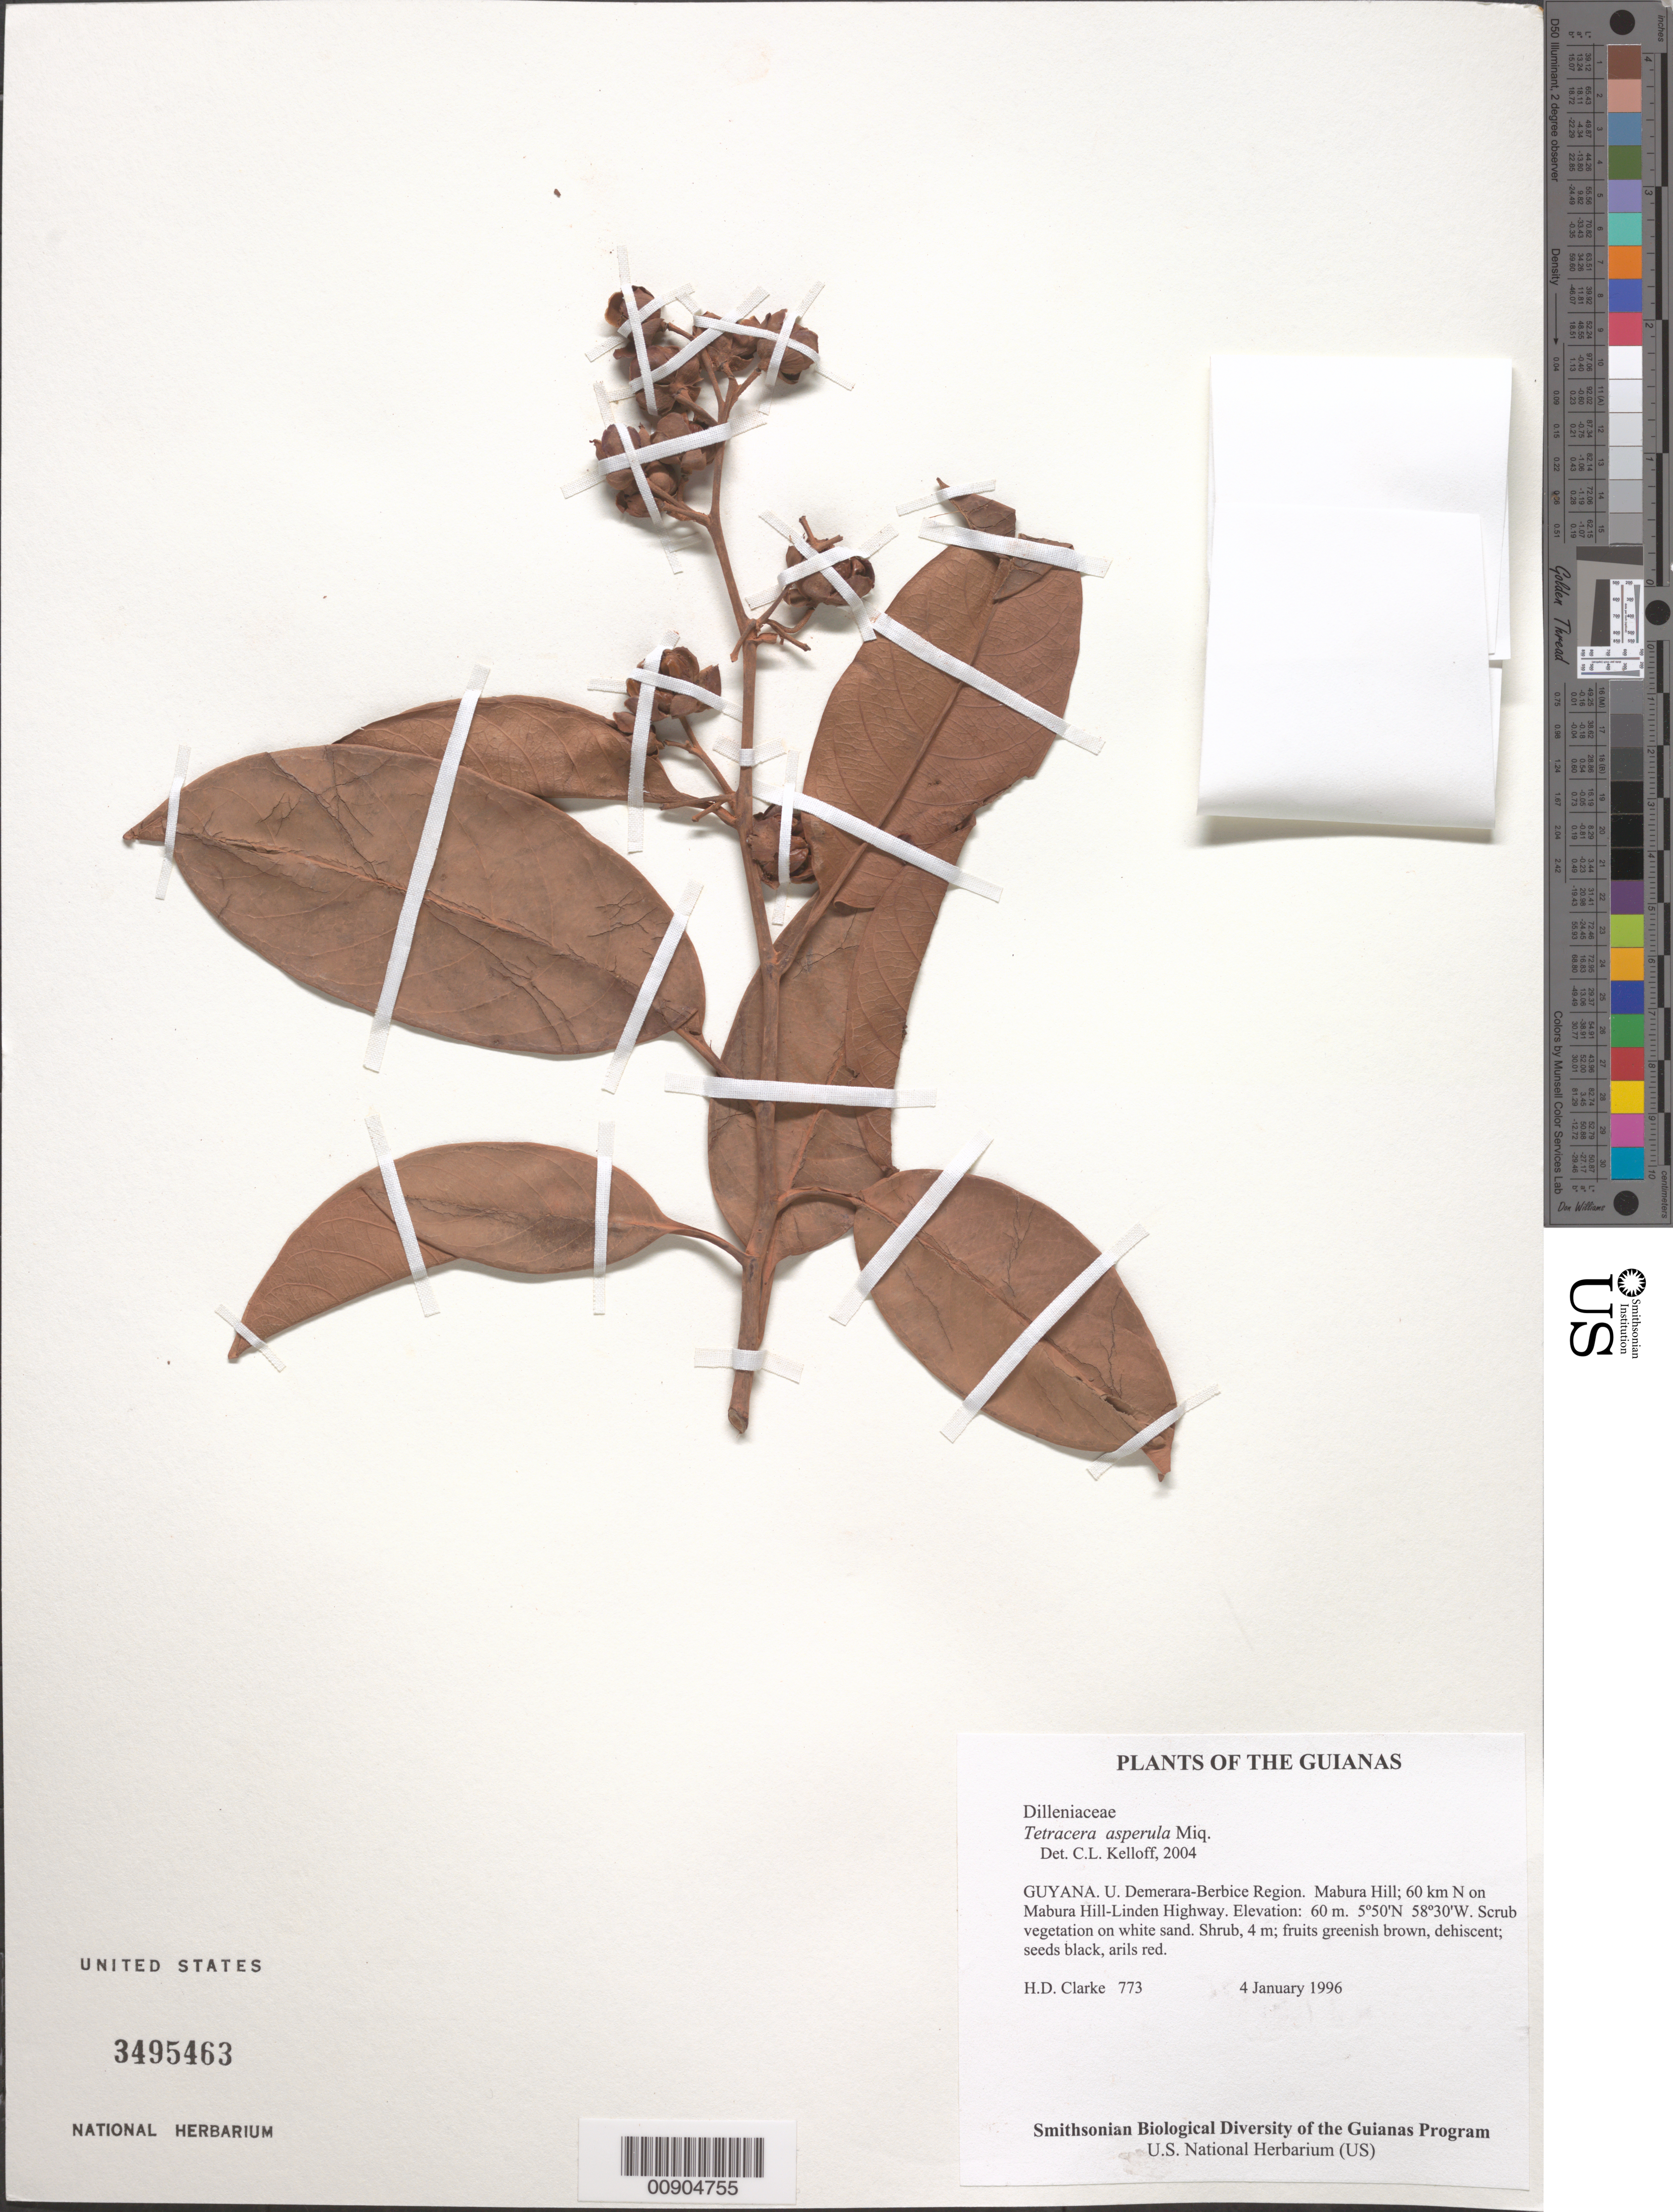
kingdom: Plantae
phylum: Tracheophyta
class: Magnoliopsida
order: Dilleniales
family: Dilleniaceae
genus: Tetracera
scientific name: Tetracera asperula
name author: Miq.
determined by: Kelloff, Carol L., (US), Smithsonian Institution - National Museum of Natural History (UNITED STATES)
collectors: H. D. Clarke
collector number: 773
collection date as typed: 4 January 1996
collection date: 1996-01-04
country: Guyana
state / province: U. Demerara-Berbice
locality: Mabura Hill; 60 km N on Mabura Hill-Linden Highway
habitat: Scrub vegetation on white sand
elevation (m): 60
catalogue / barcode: US 3495463